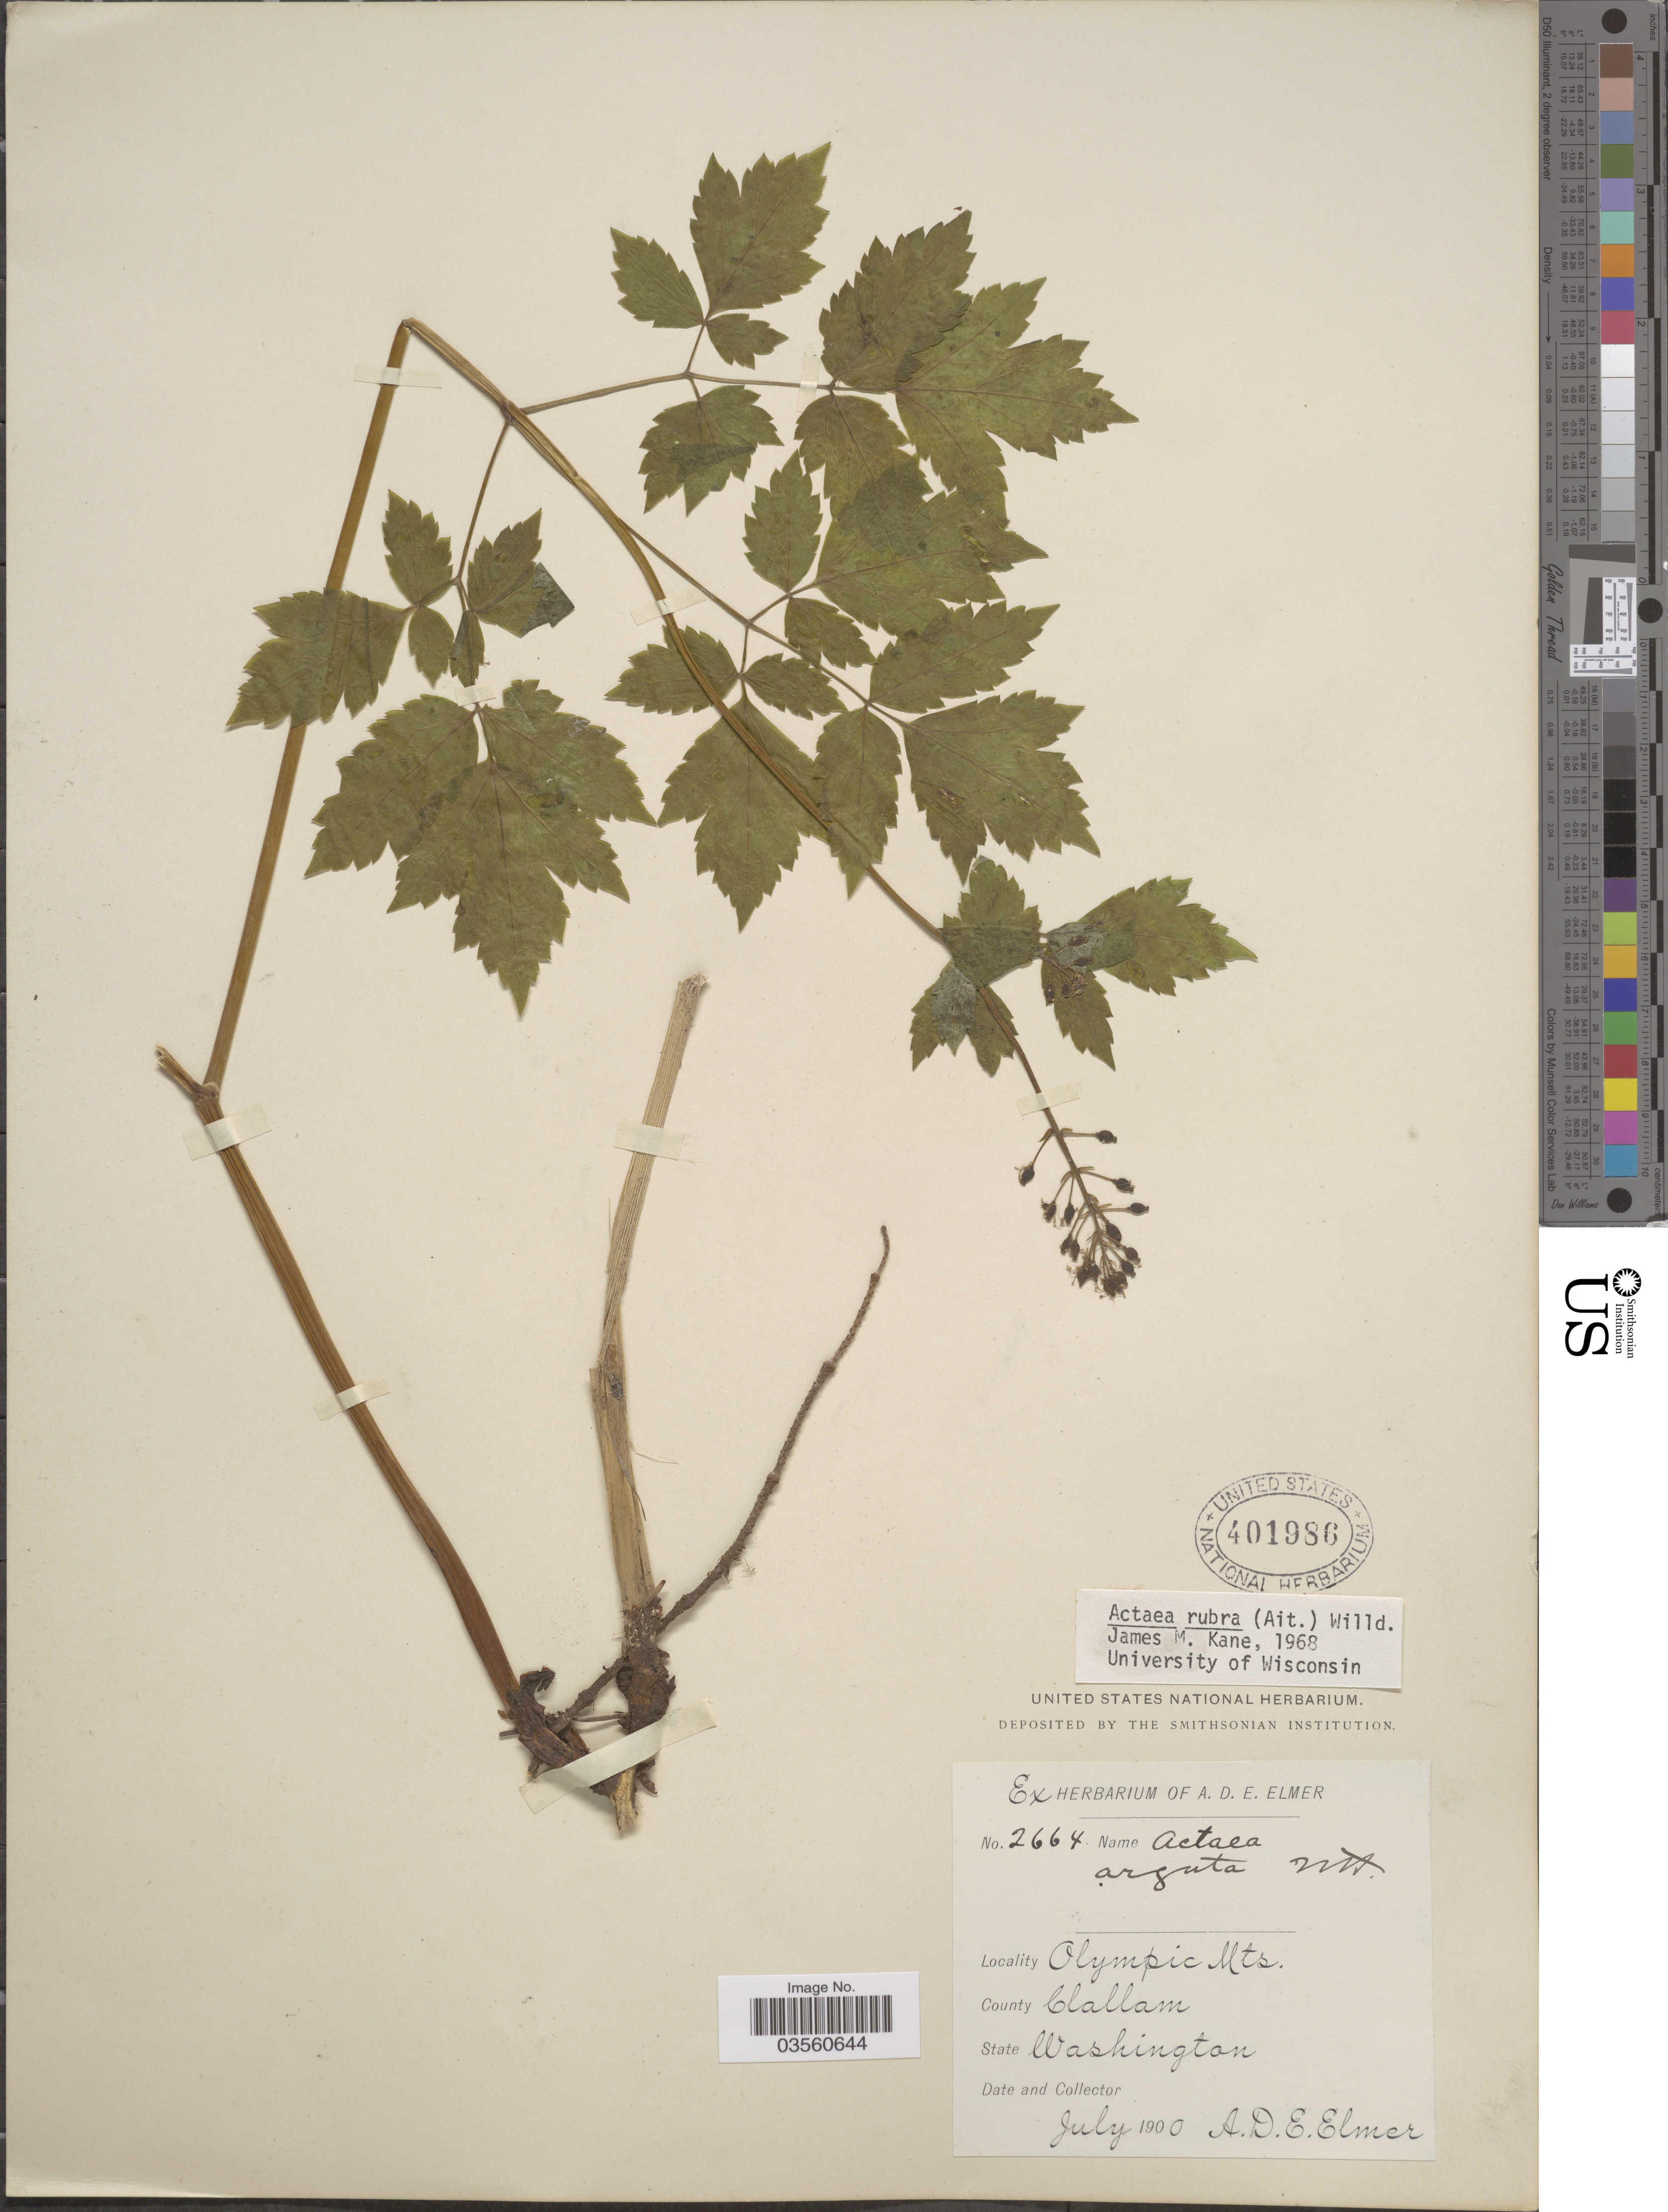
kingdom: Plantae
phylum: Tracheophyta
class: Magnoliopsida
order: Ranunculales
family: Ranunculaceae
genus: Actaea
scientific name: Actaea rubra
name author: (Aiton) Willd.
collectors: A. D. E. Elmer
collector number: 2664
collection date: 1900-07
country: United States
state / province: Washington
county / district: Clallam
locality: Olympic Mts. County: Clallam.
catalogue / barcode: US 401986